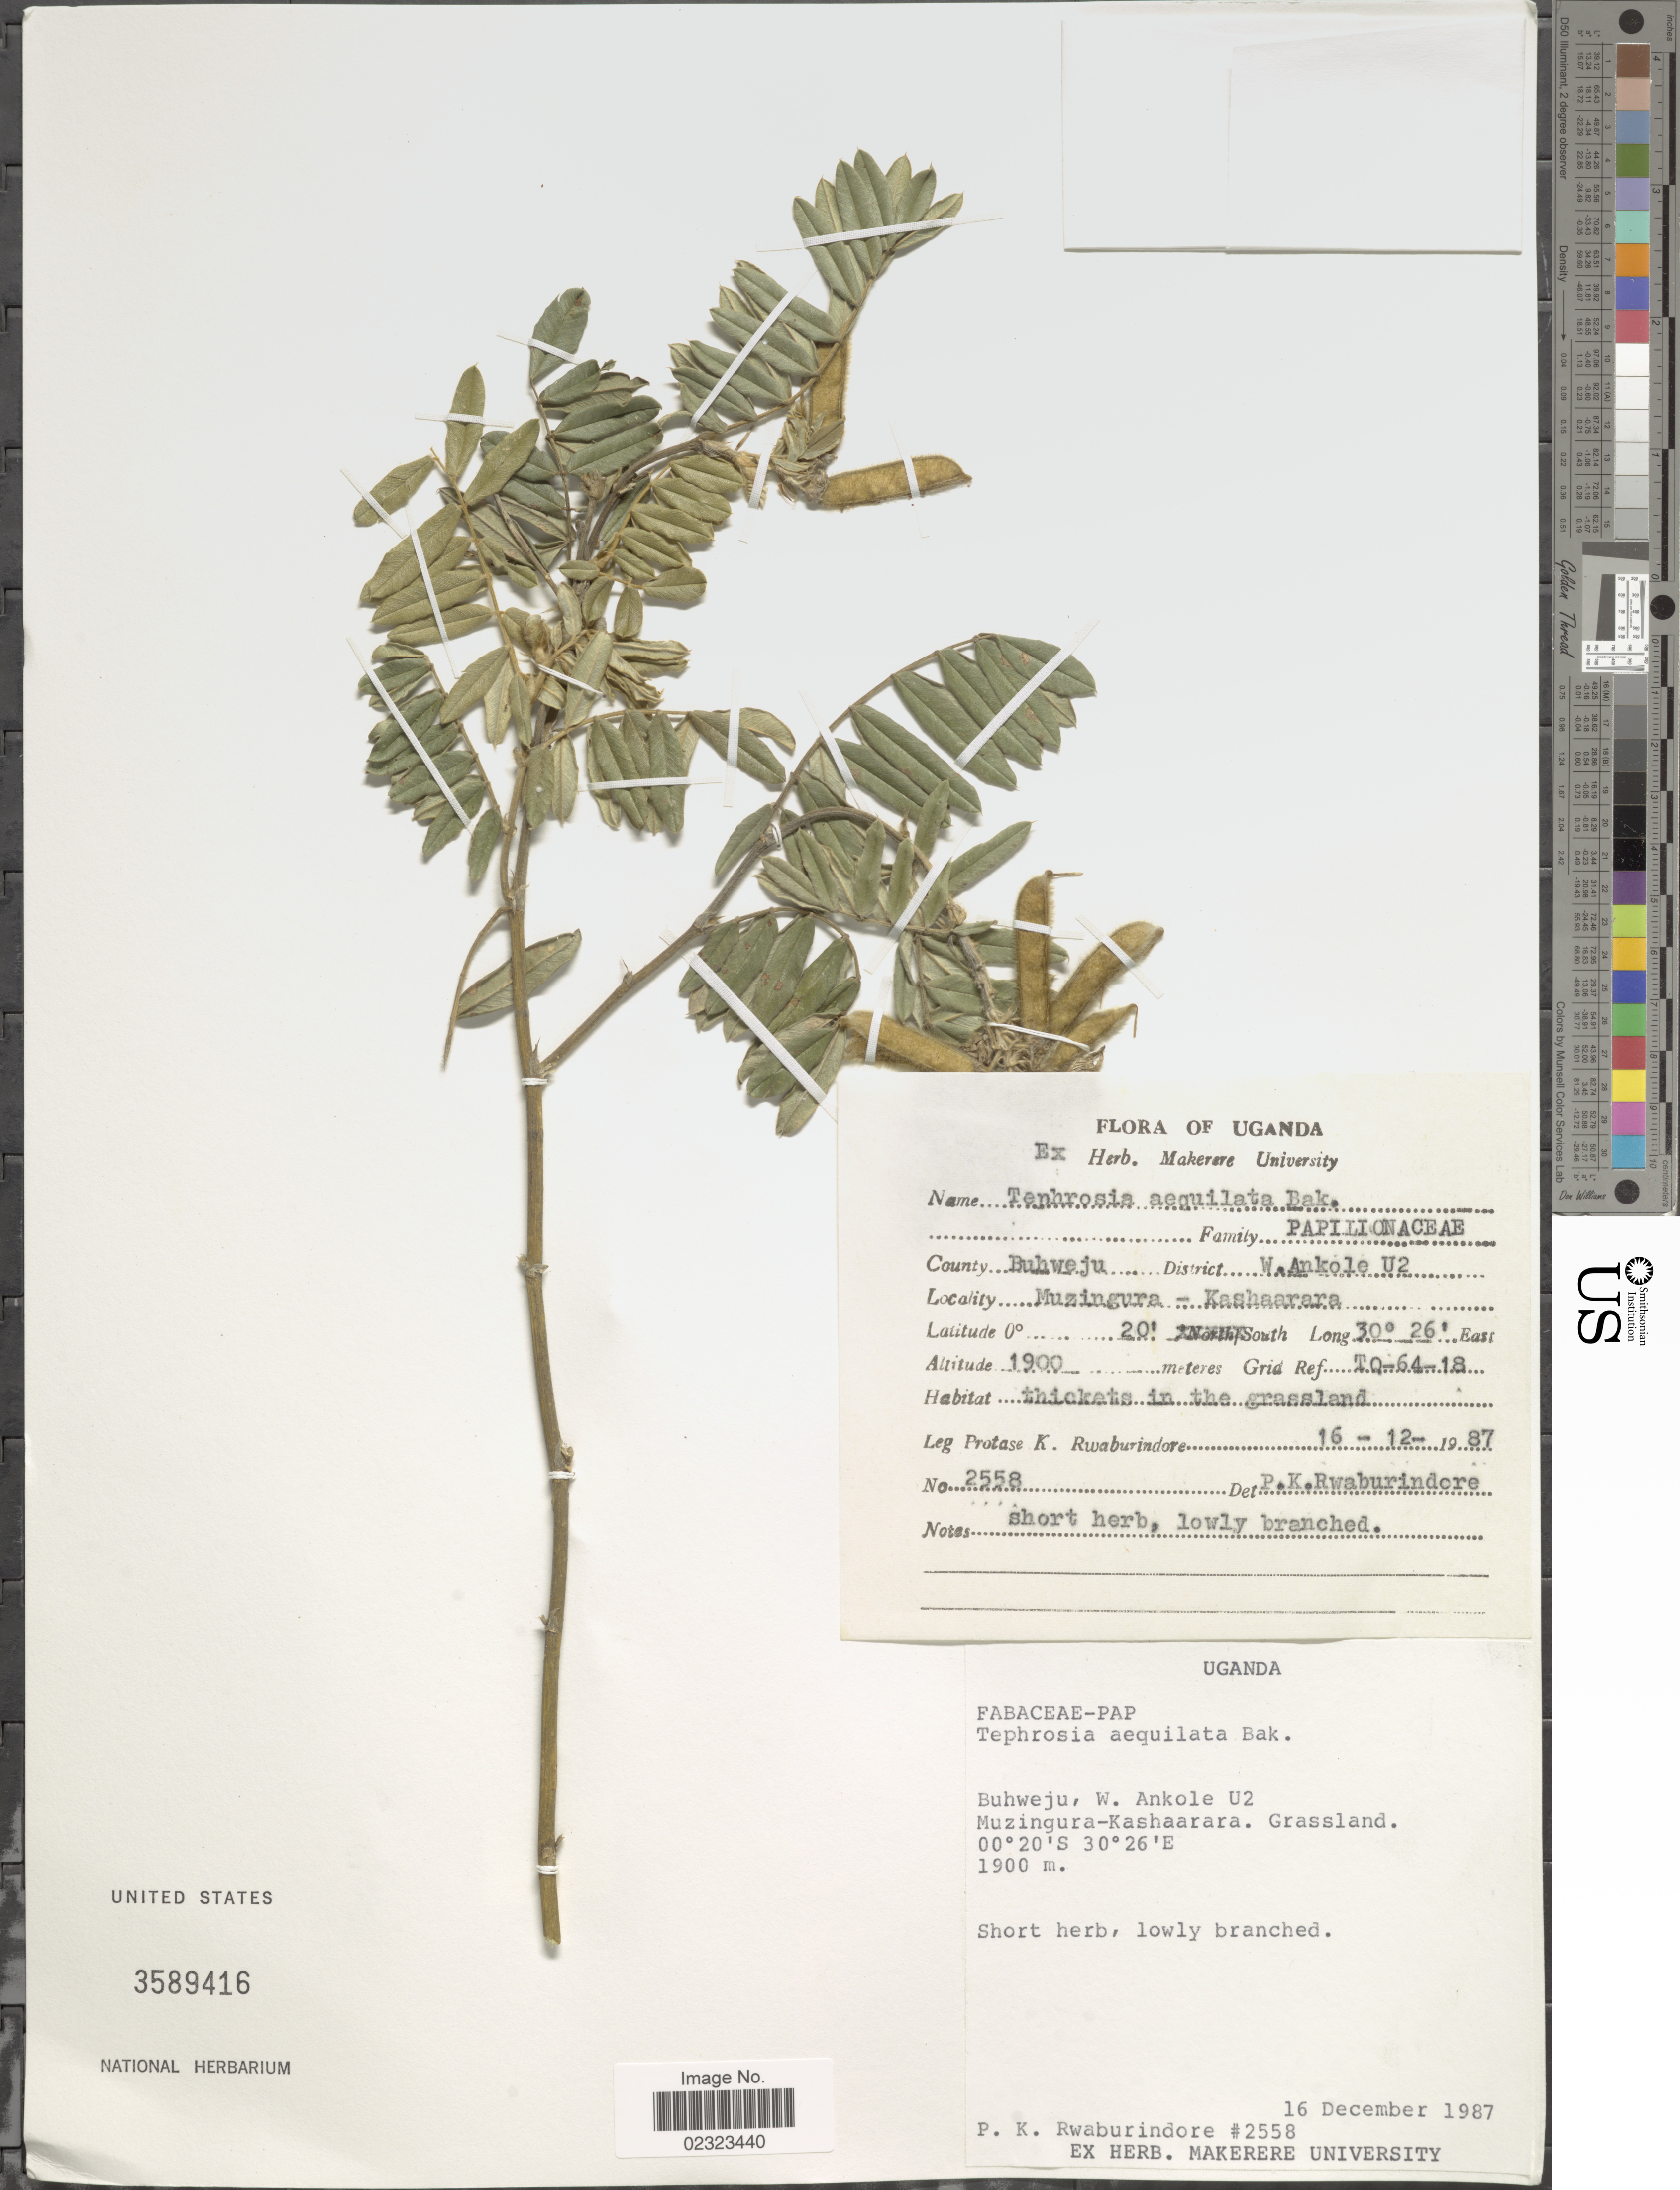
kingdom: Plantae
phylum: Tracheophyta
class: Magnoliopsida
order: Fabales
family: Fabaceae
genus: Tephrosia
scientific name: Tephrosia aequilata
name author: Baker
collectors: P. Rwaburindore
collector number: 2558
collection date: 1987-12-16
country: Uganda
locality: Buhweju, W. Ankole U2, Muzingura-Kashaarara.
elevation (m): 1900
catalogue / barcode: US 3589416